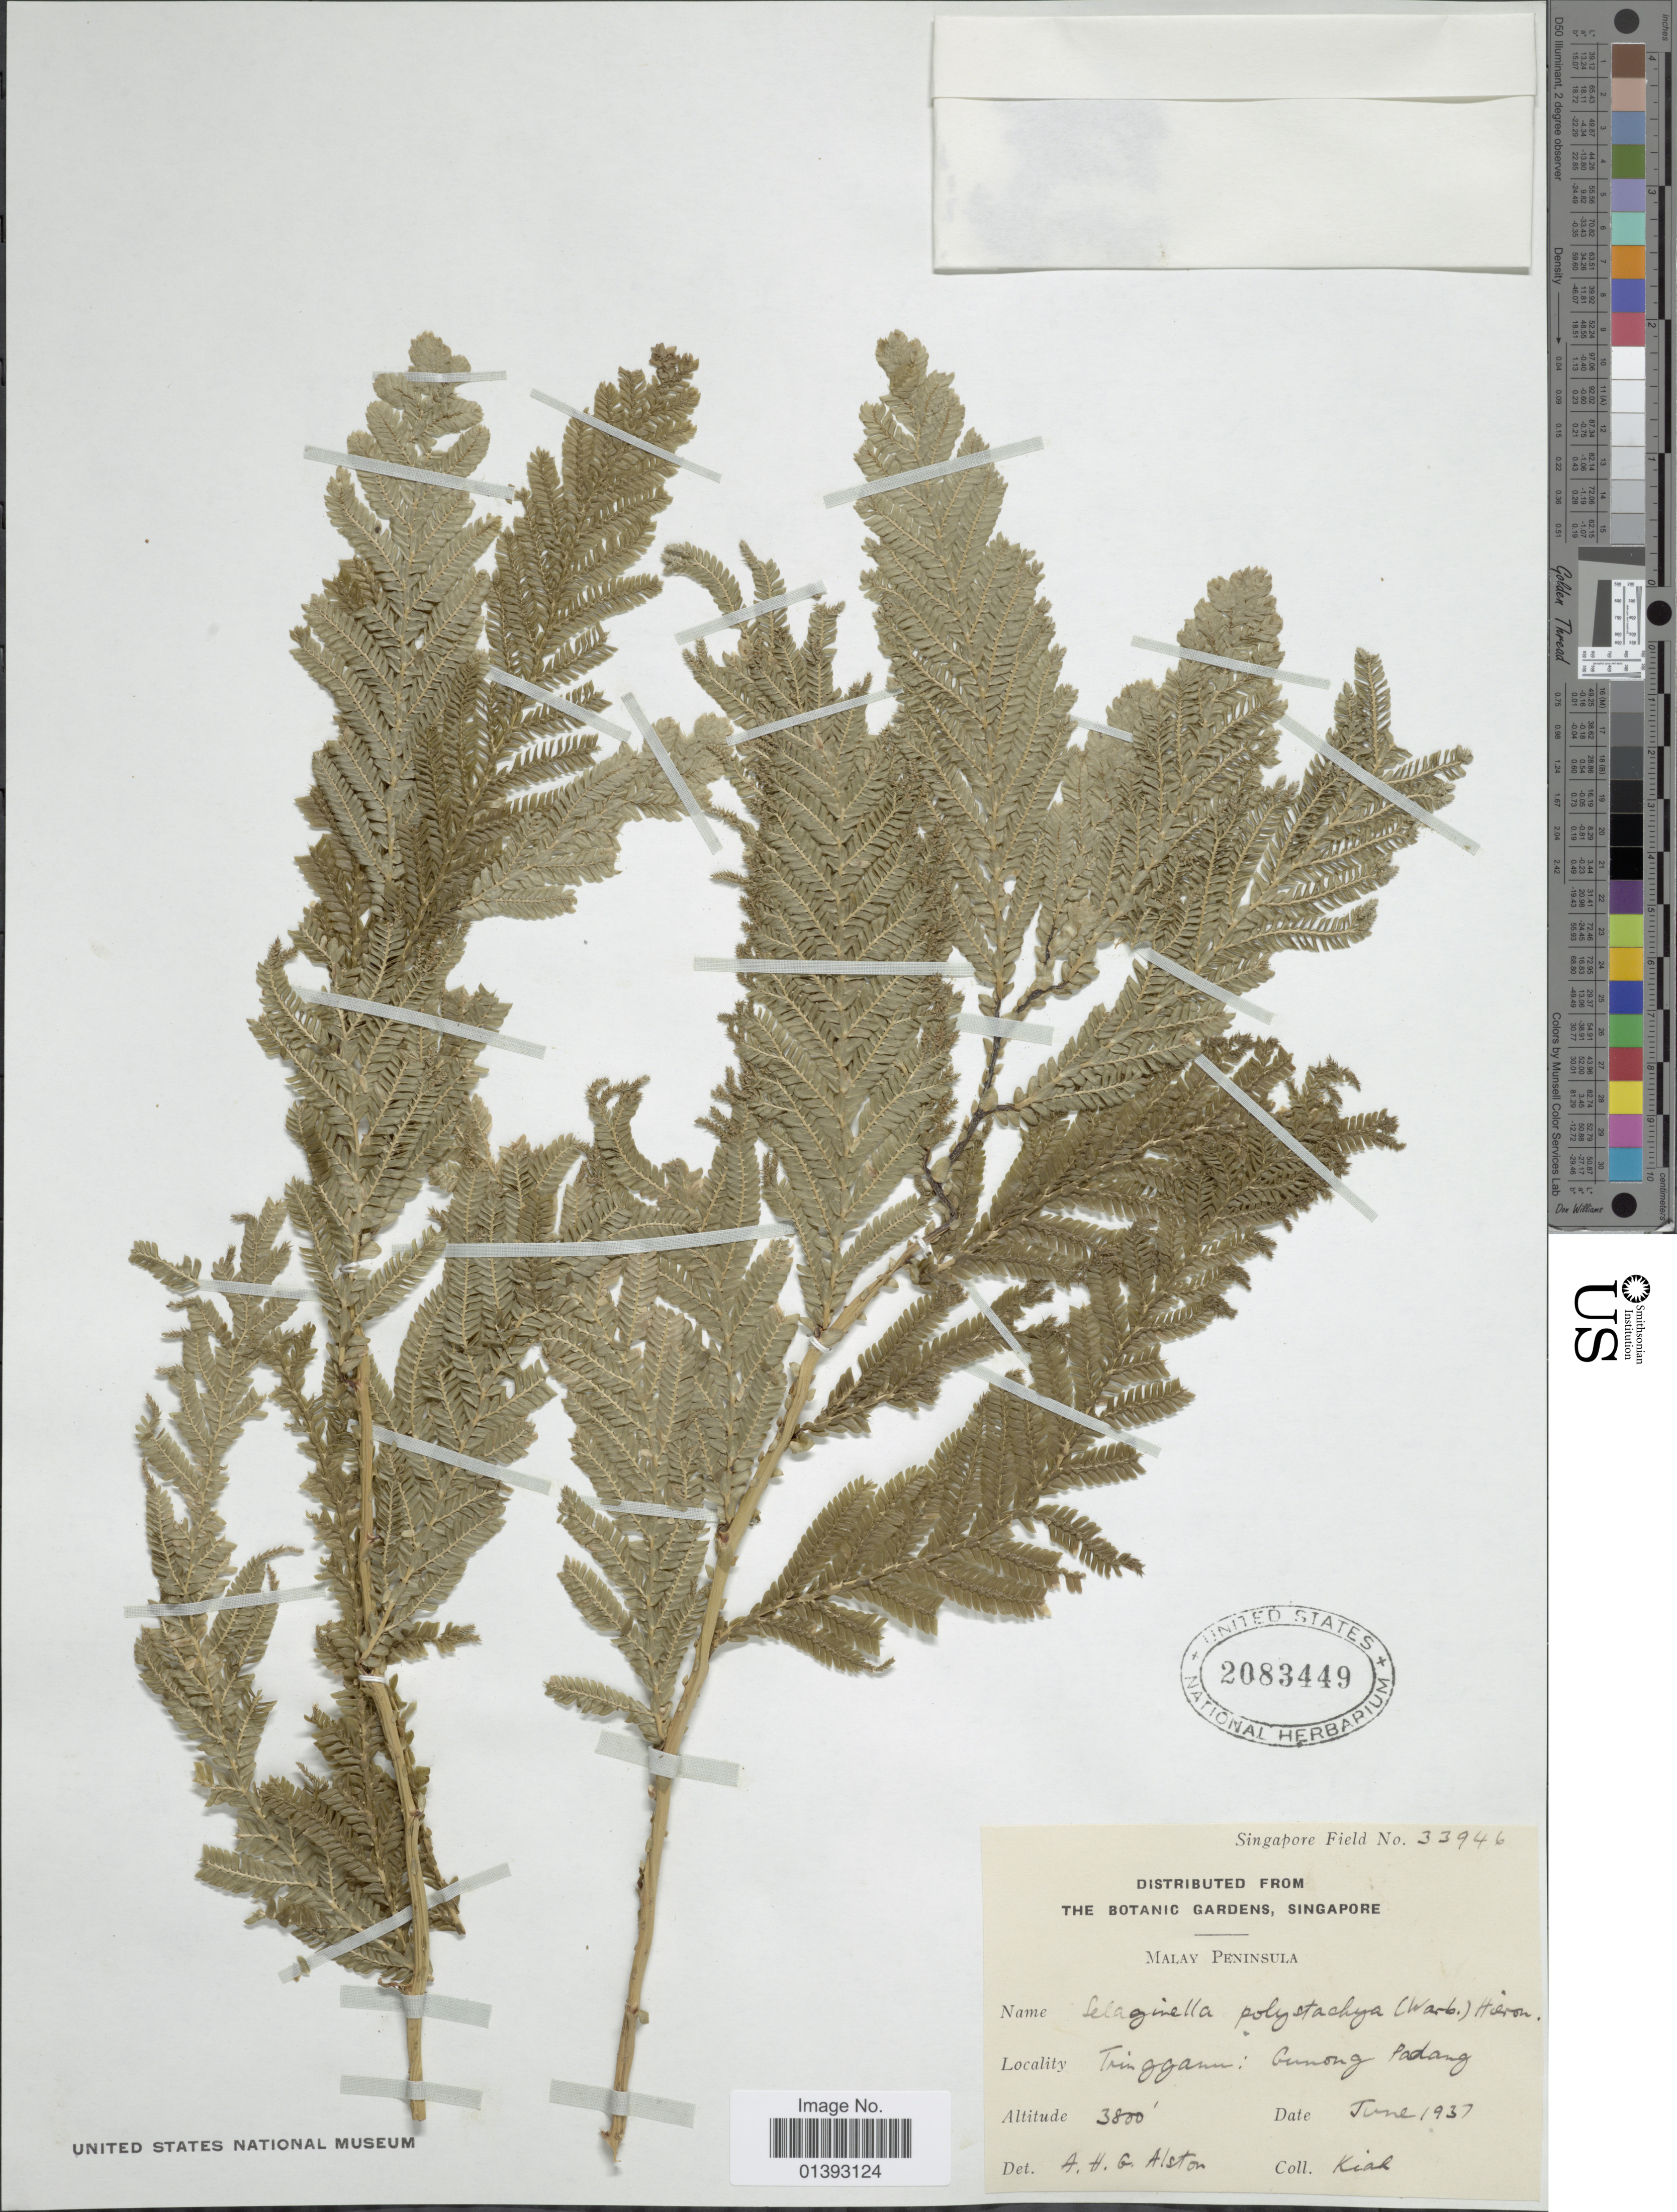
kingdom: Plantae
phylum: Tracheophyta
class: Lycopodiopsida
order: Selaginellales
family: Selaginellaceae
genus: Selaginella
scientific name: Selaginella polystachya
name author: (Warb.) Hieron.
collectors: -. Kiah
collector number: Singapore Field 33946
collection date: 1937-06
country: Malaysia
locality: Tringganu: Bunong Pedang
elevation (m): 1158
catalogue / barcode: US 2083449